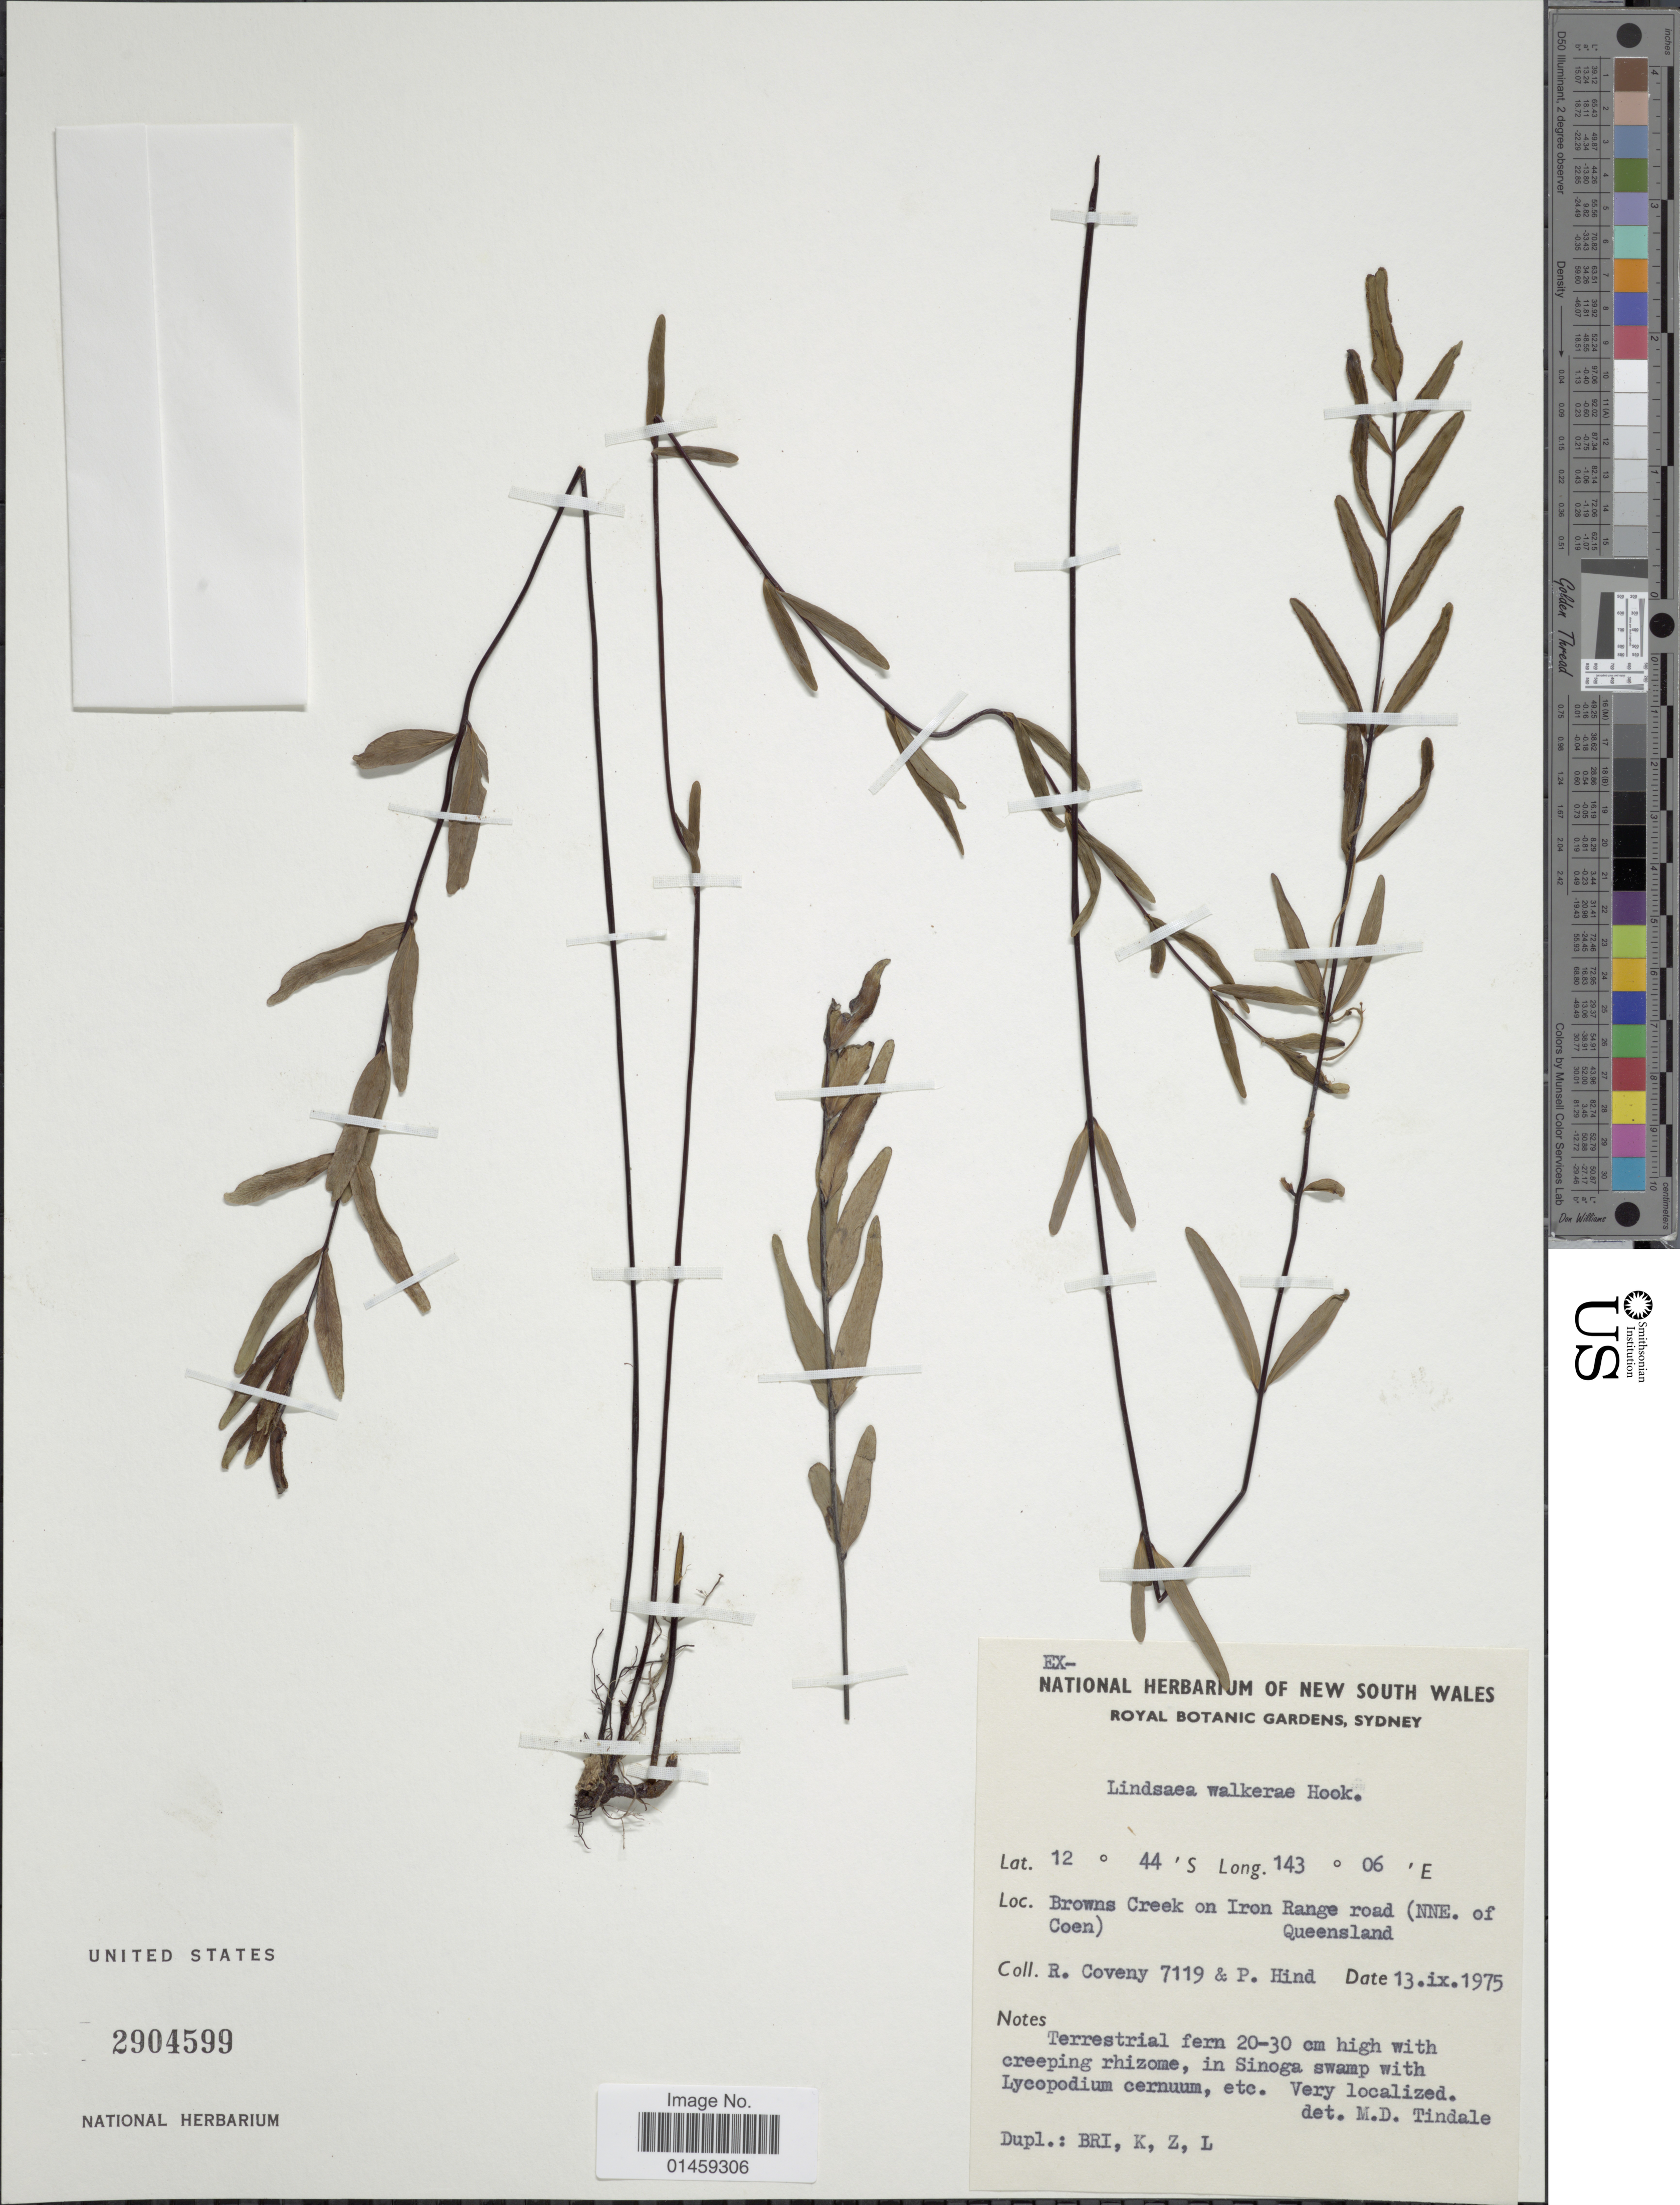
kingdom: Plantae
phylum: Tracheophyta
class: Polypodiopsida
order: Polypodiales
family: Lindsaeaceae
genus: Lindsaea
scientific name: Lindsaea walkerae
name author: Hosok.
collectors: R. Coveny & P. Hind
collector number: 7119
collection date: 1975-09-13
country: Australia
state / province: Queensland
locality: Browns Creek on Iron Range road (NNE. of Coen) Queensland.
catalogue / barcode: US 2904599